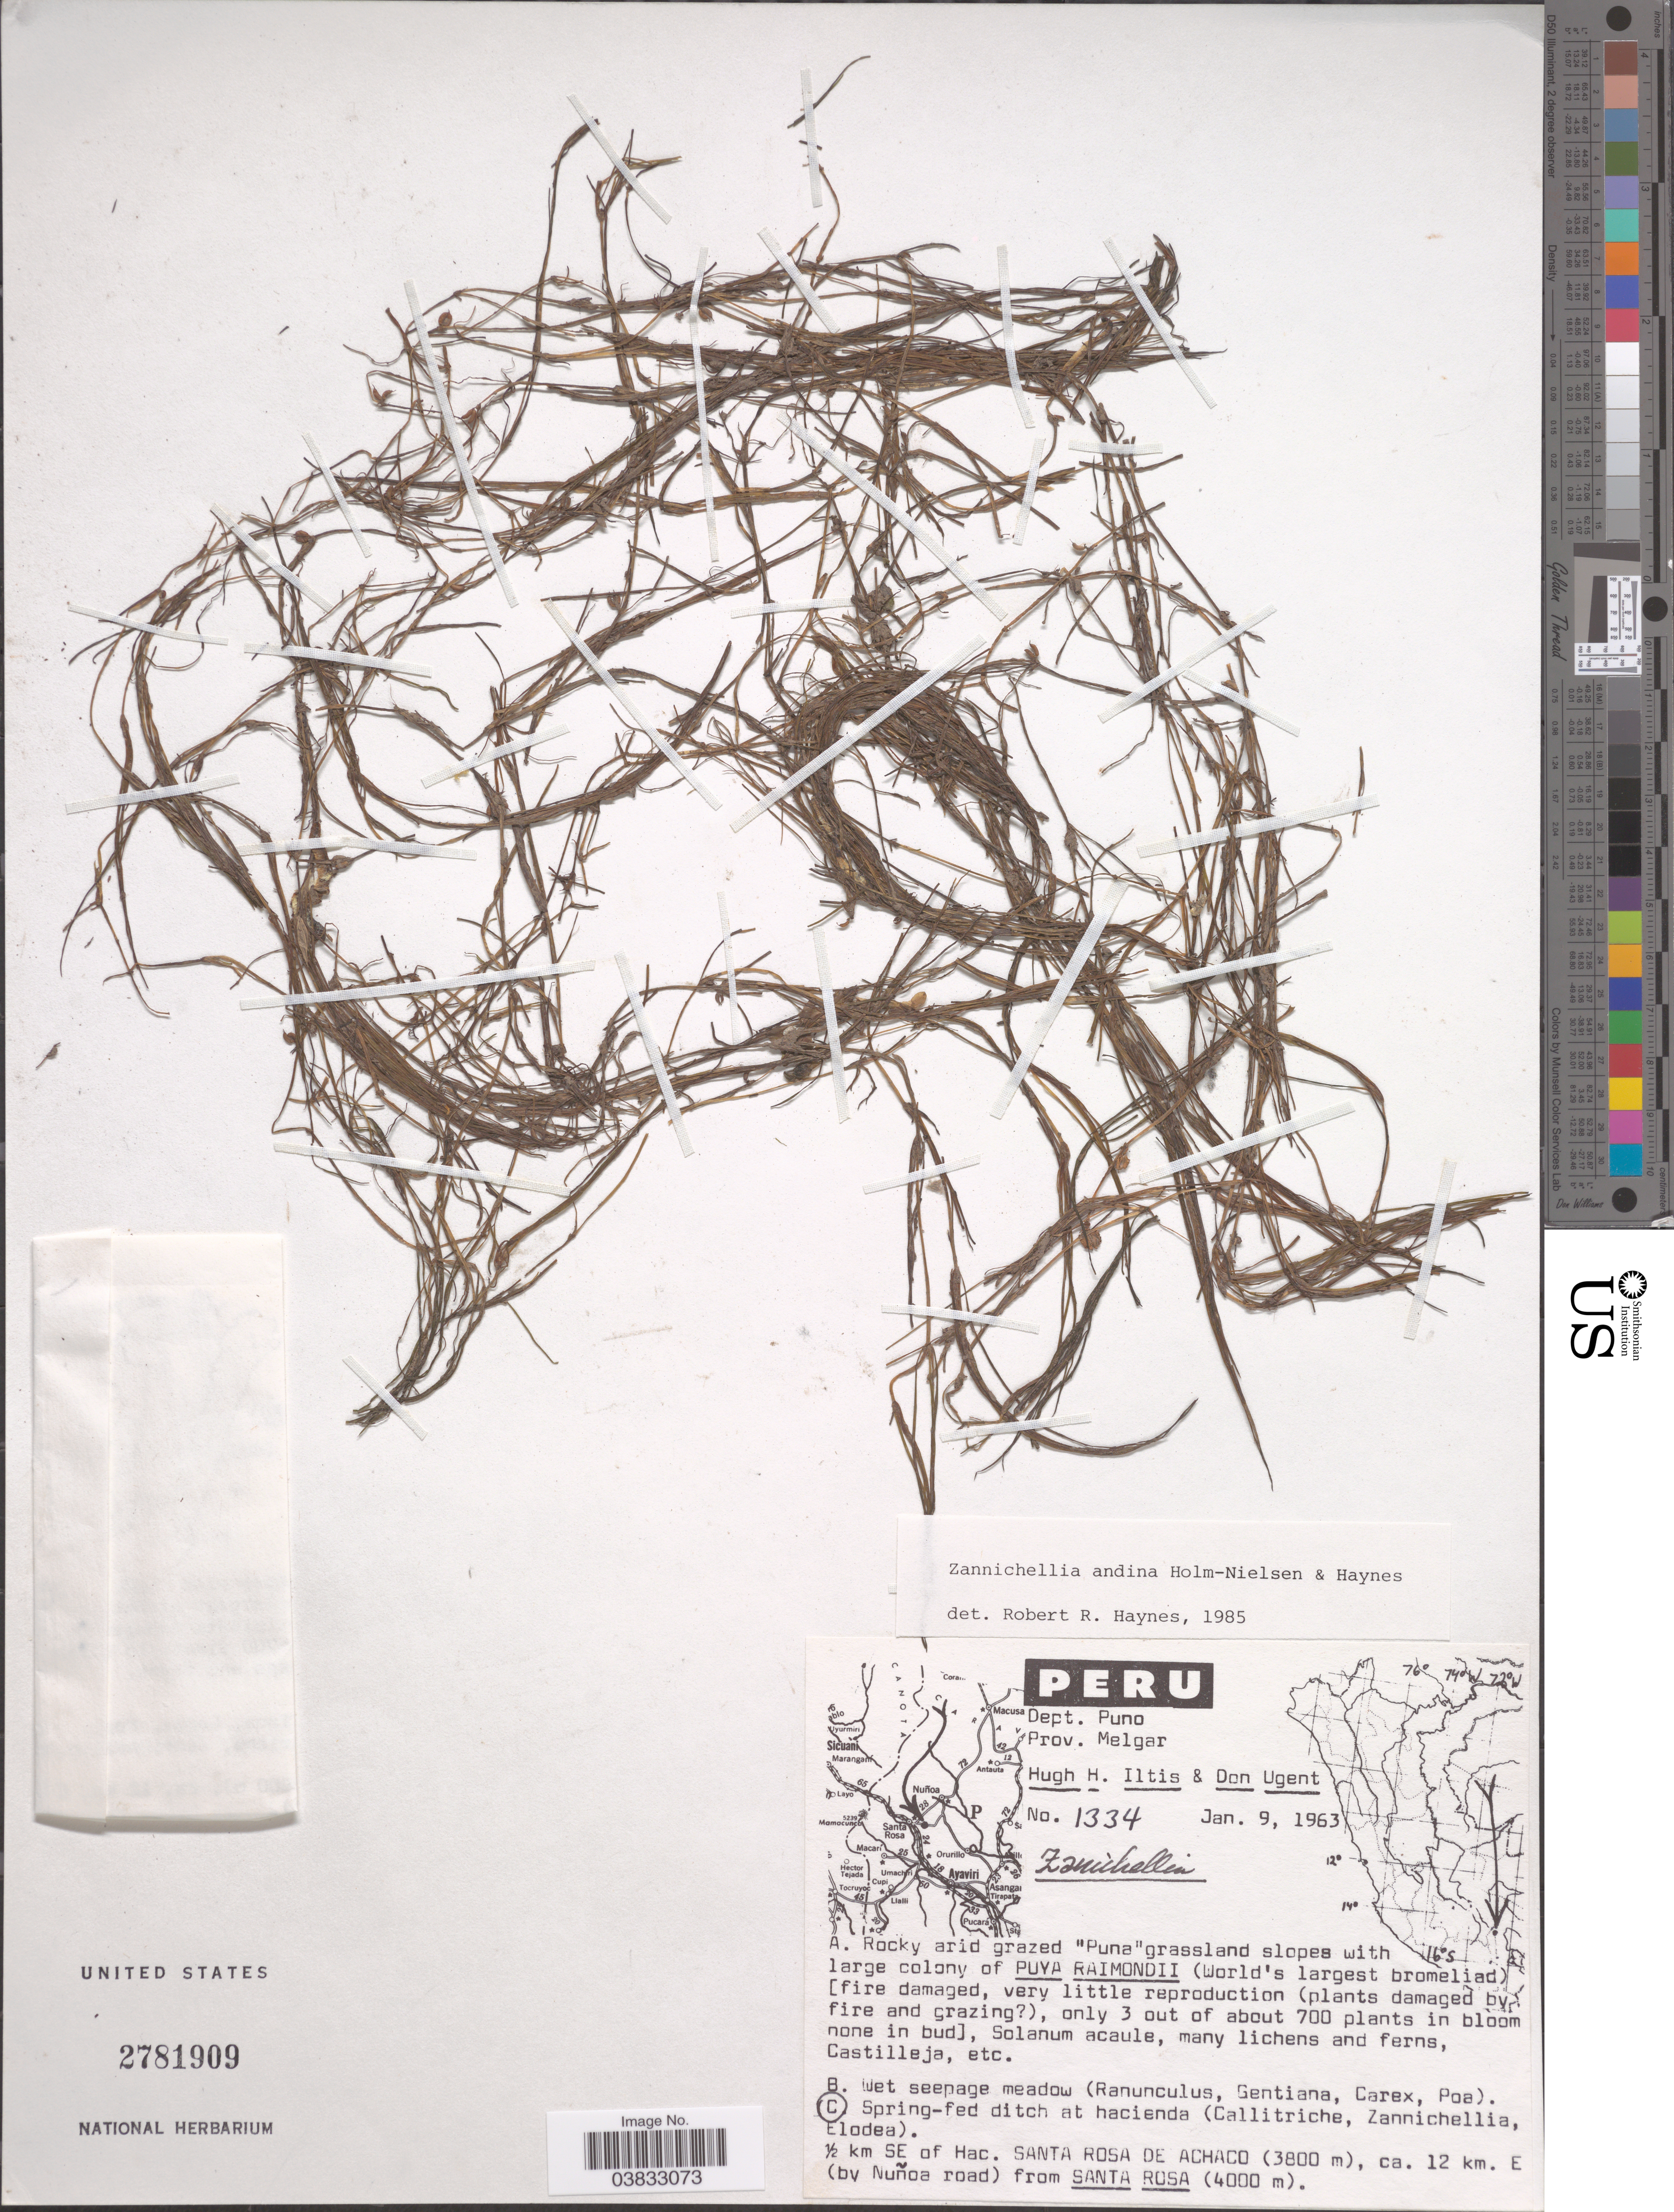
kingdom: Plantae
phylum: Tracheophyta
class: Liliopsida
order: Alismatales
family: Potamogetonaceae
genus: Zannichellia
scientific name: Zannichellia andina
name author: Holm-Niels. & R.R. Haynes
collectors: H. H. Iltis & D. Ugent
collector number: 1334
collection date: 1963-01-09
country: Peru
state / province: Puno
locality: Dept. Puno. Prov. Melgar. ½ km SE of Hac. Santa Rosa de Achaco, ca. 12 km. E (by Nuñoa road) from Santa Rosa.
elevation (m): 3800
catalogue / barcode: US 2781909